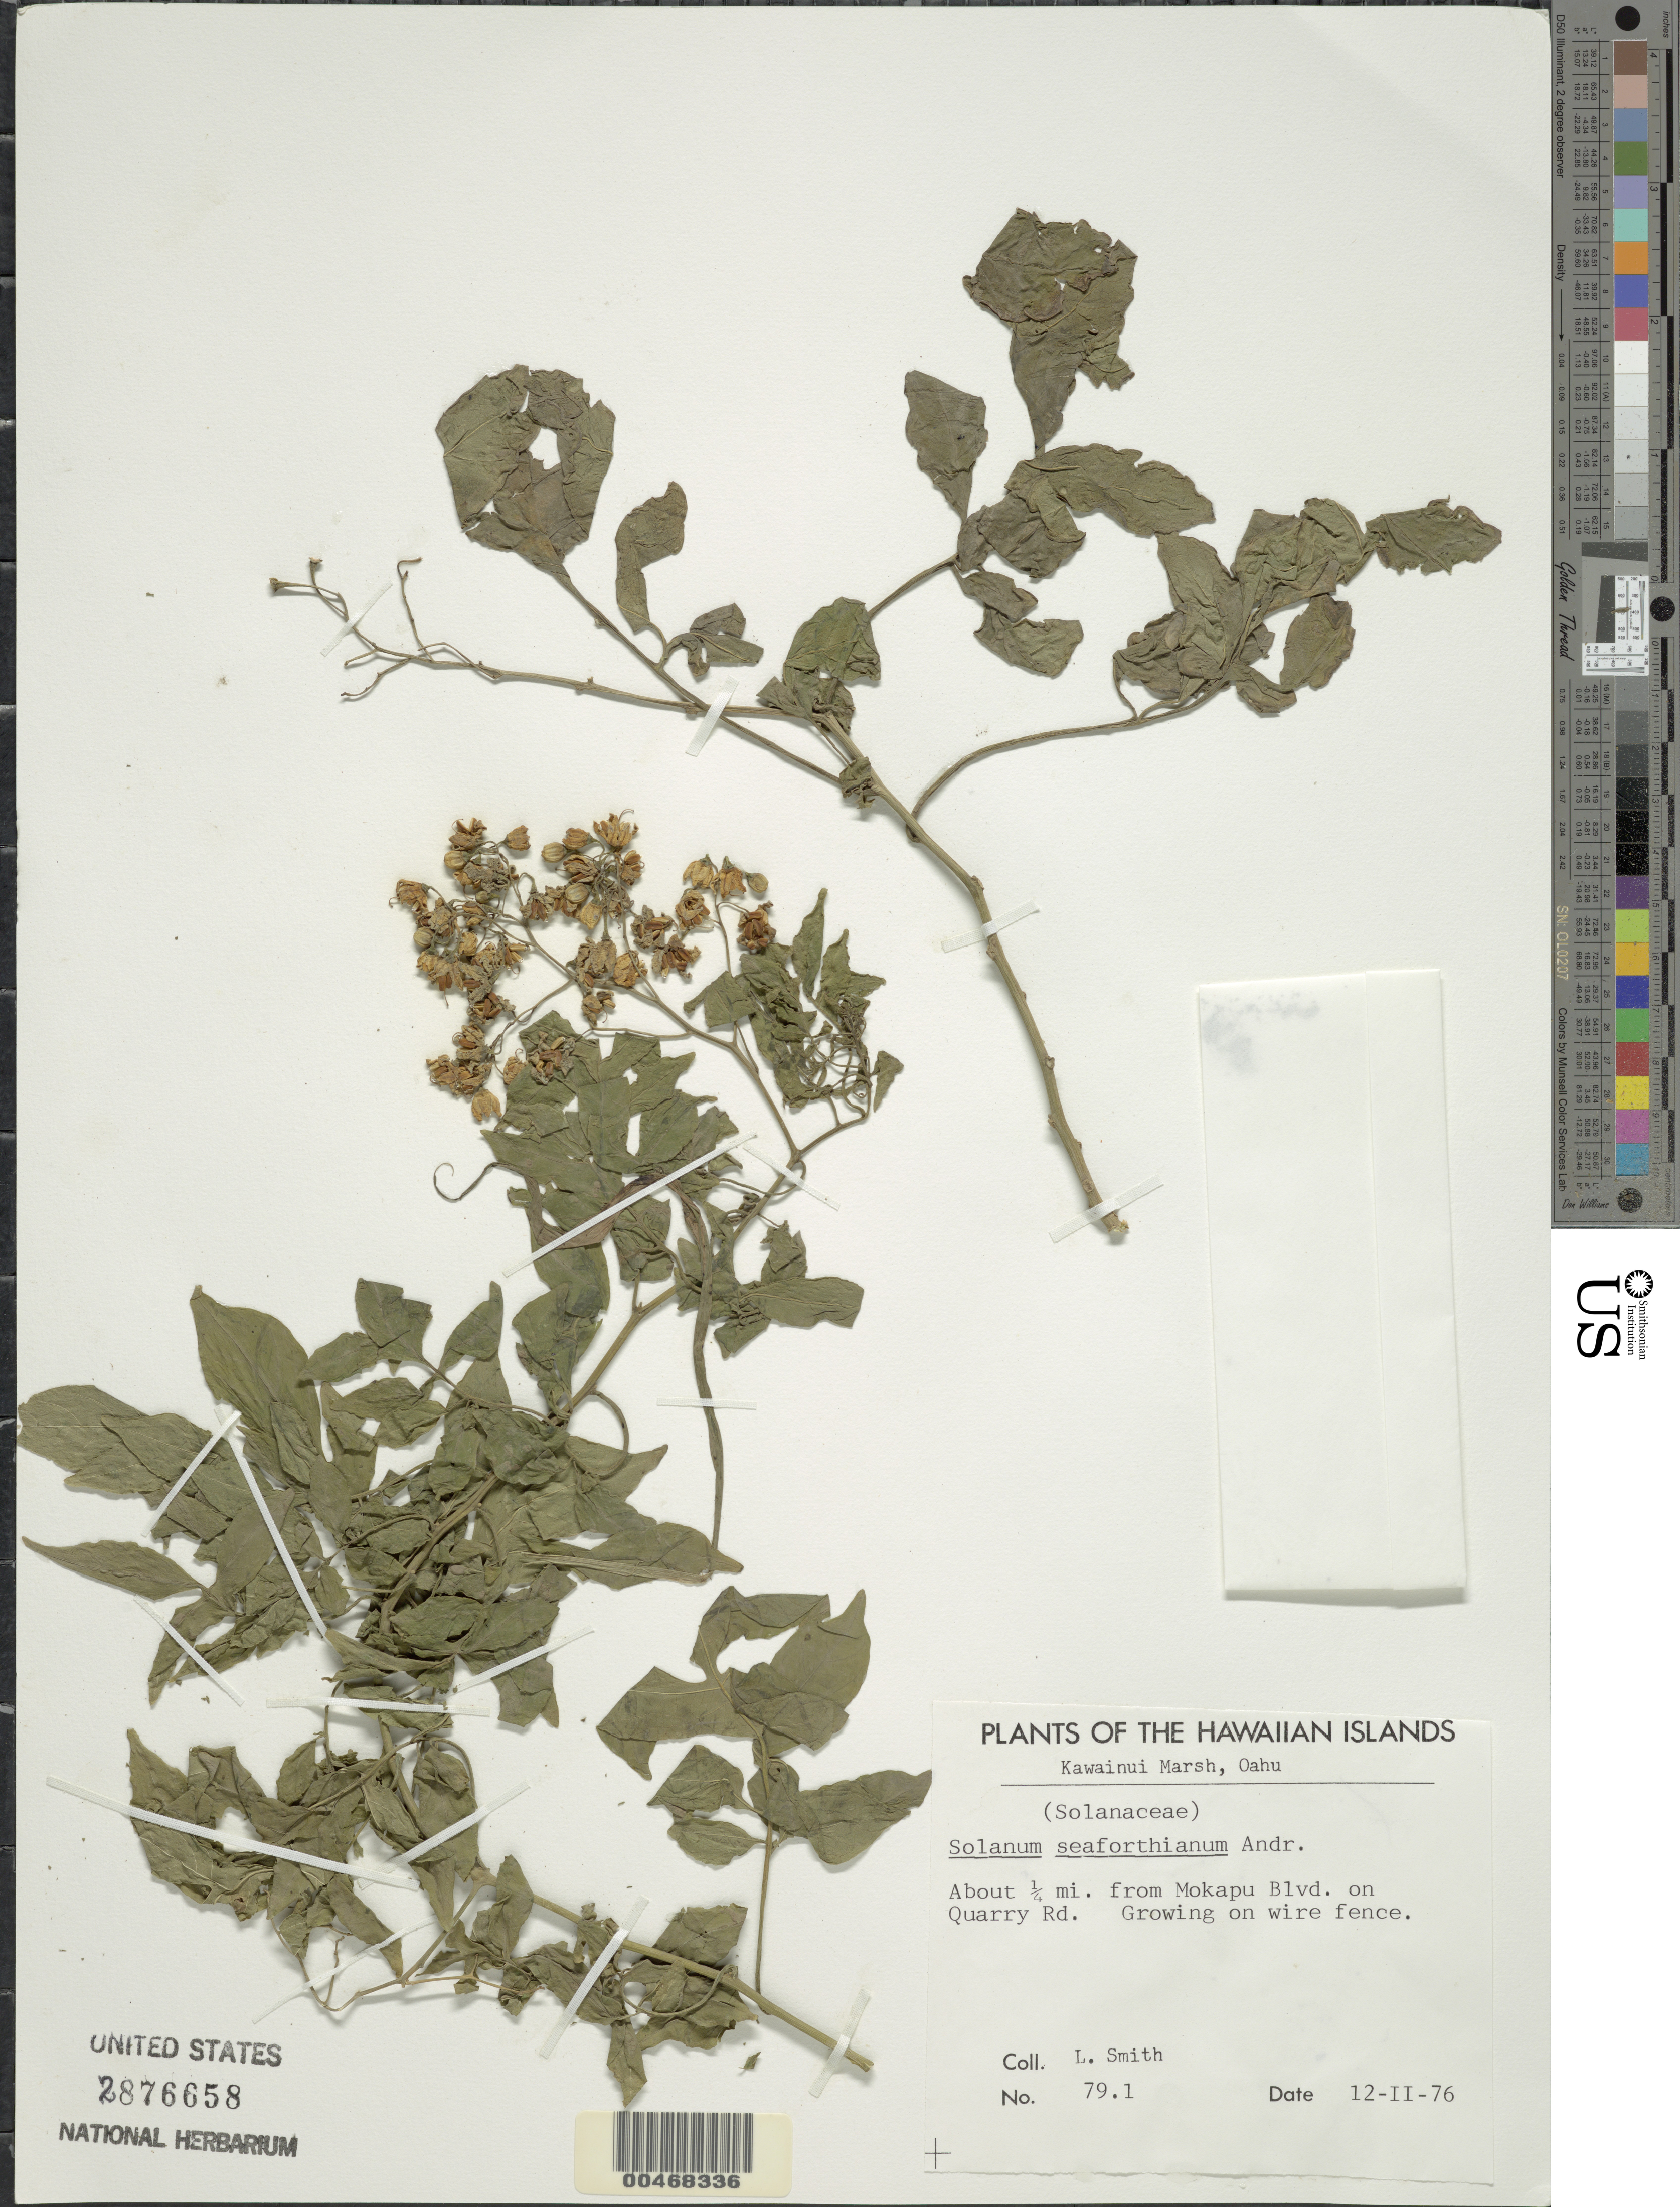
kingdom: Plantae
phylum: Tracheophyta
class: Magnoliopsida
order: Solanales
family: Solanaceae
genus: Solanum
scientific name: Solanum seaforthianum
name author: Andrews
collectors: L. Smith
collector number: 79.1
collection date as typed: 12 Feb 1976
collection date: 1976-02-12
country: United States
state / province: Hawaii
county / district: Honolulu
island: Oahu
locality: Kawainui Marsh, about .25 mi from Mokapu Blvd. on Quarry Rd.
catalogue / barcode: US 2876658